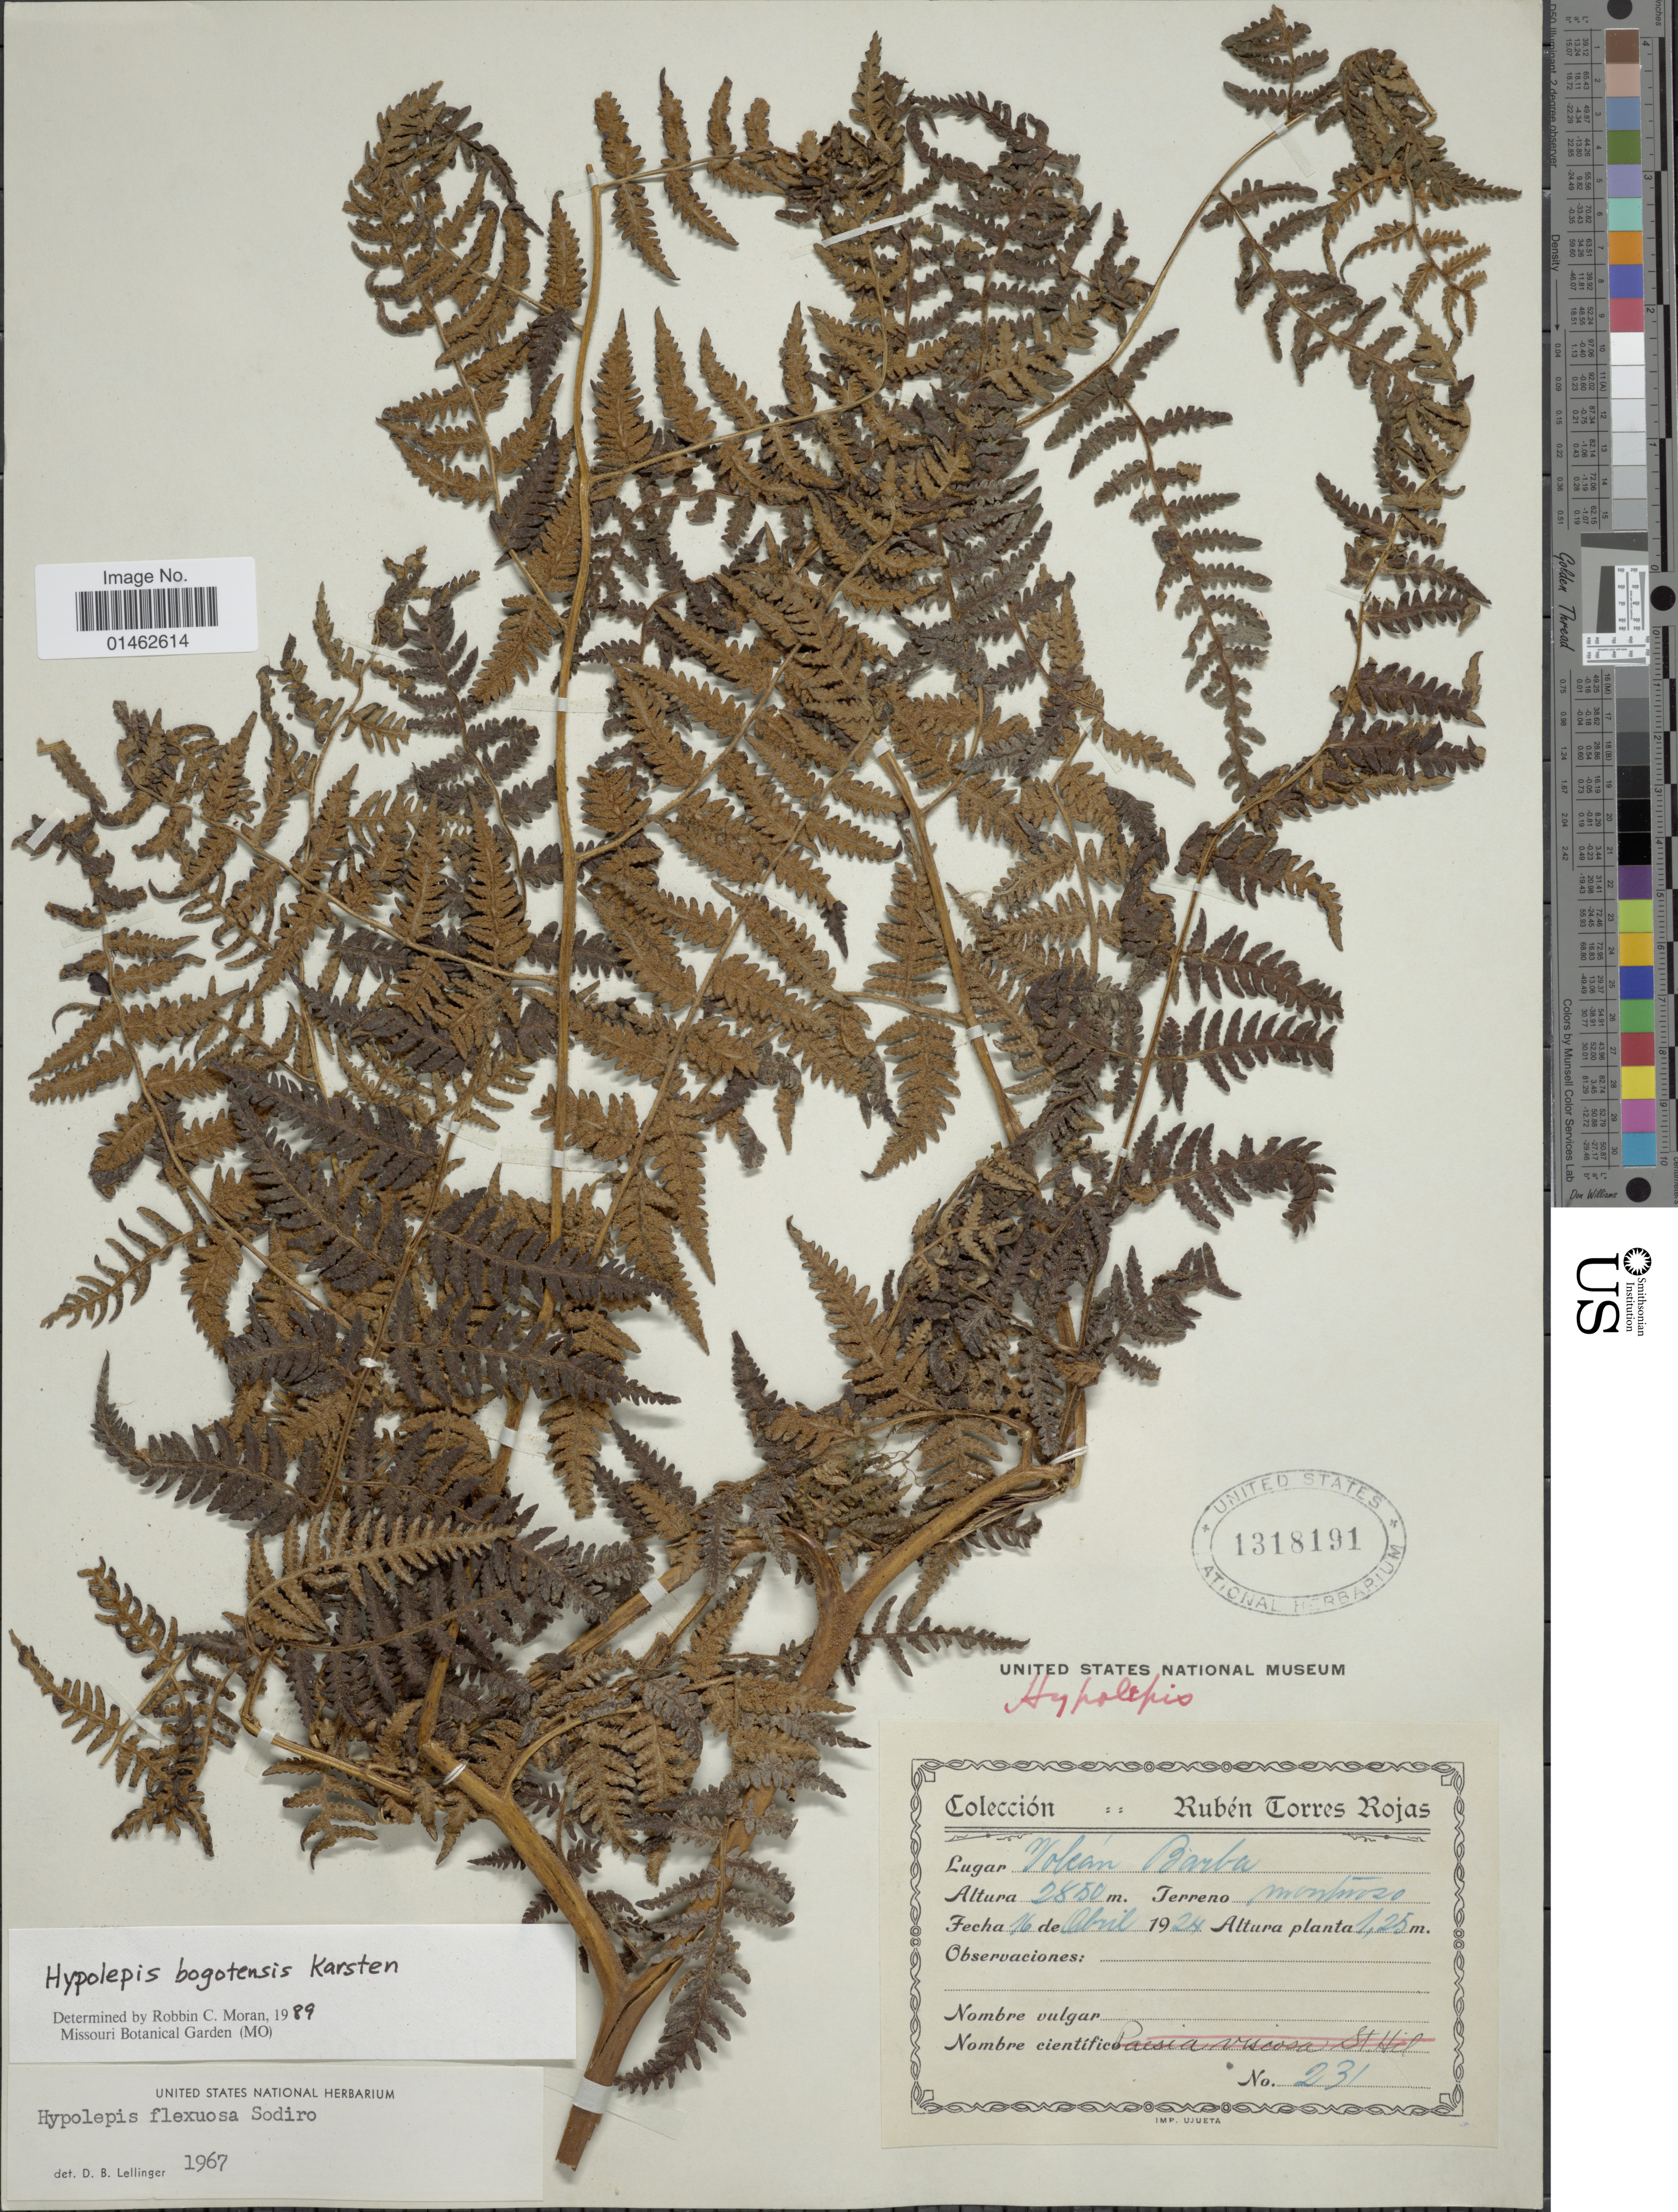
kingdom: Plantae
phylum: Tracheophyta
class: Polypodiopsida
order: Polypodiales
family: Dennstaedtiaceae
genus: Hypolepis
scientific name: Hypolepis bogotensis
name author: H. Karst.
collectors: R. Torres Rojas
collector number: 231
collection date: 1924-04-16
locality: Volcán Barba, Mont [illegible text]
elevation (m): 2850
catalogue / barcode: US 1318191